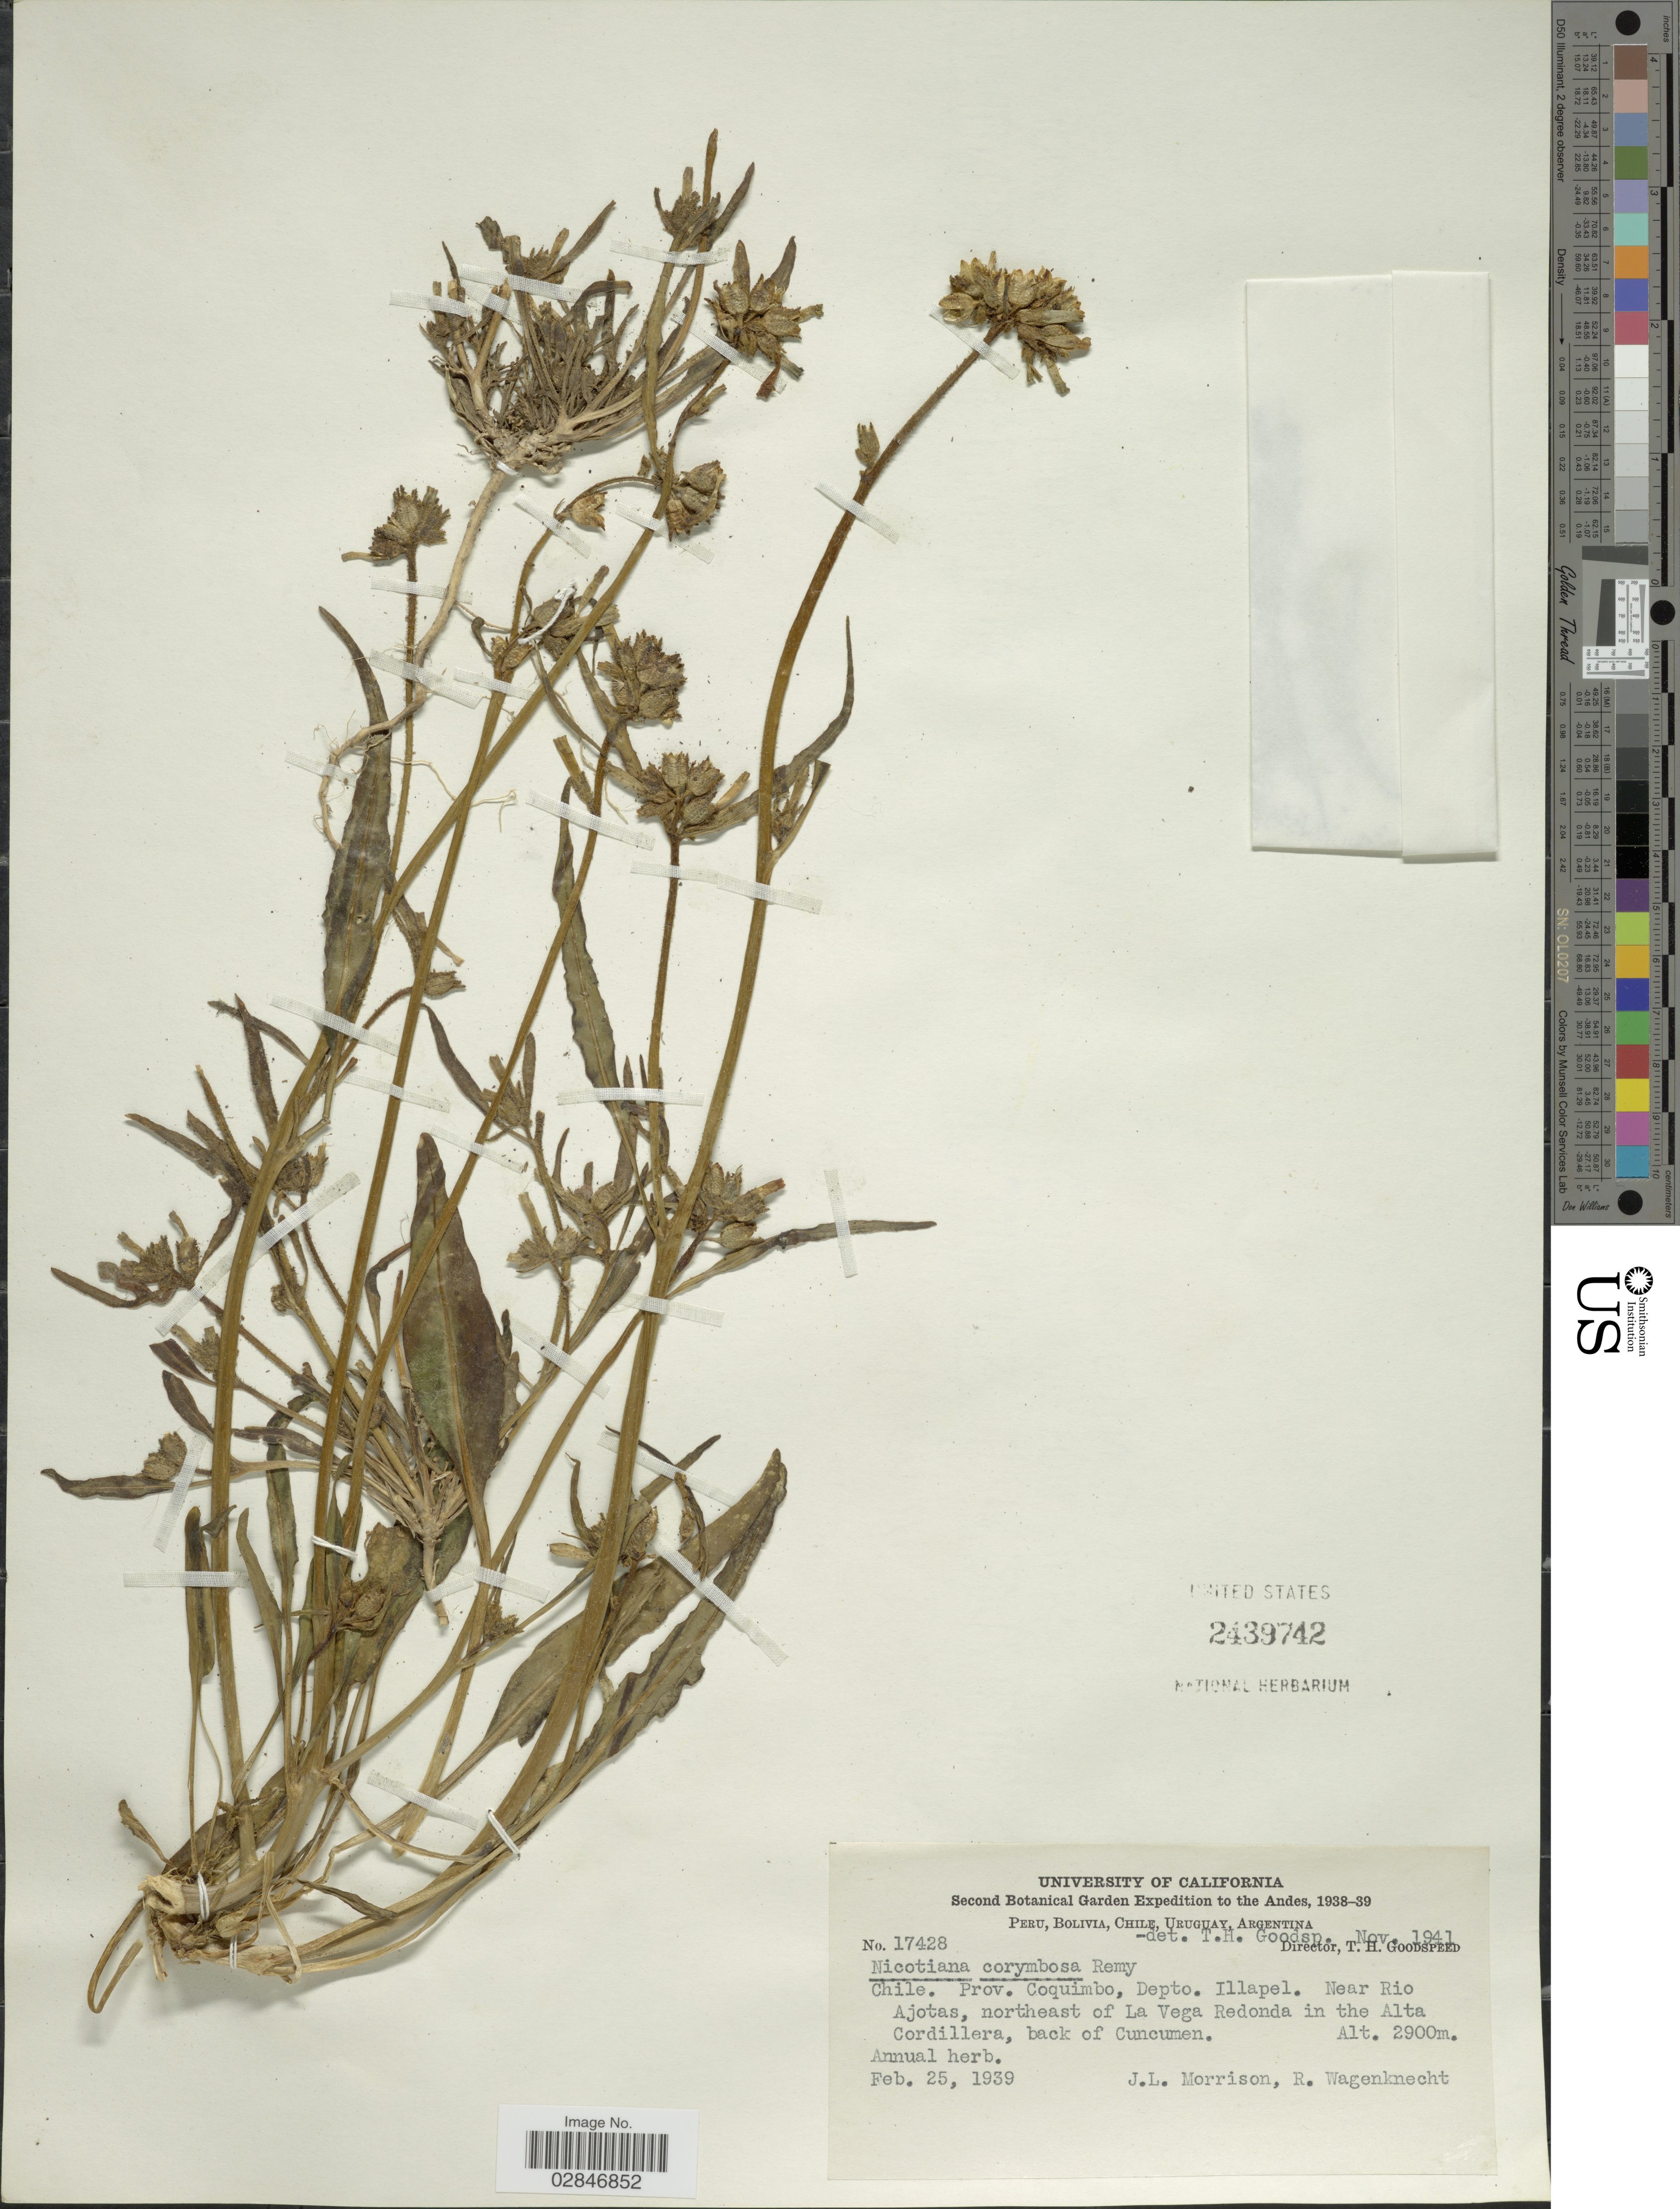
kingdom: Plantae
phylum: Tracheophyta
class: Magnoliopsida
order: Solanales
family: Solanaceae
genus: Nicotiana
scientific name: Nicotiana corymbosa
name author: J. Rémy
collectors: J. Morrison & R. Wagenknecht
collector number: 17428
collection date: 1939-02-25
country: Chile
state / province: Coquimbo (IV)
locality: The Andes, Prov. Coquimbo, Depto. Illapel. Near Rio Ajotas, northeast of La Vega Redonda in the Alta Cordillera, back of Cuncumen.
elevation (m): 2900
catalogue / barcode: US 2439742